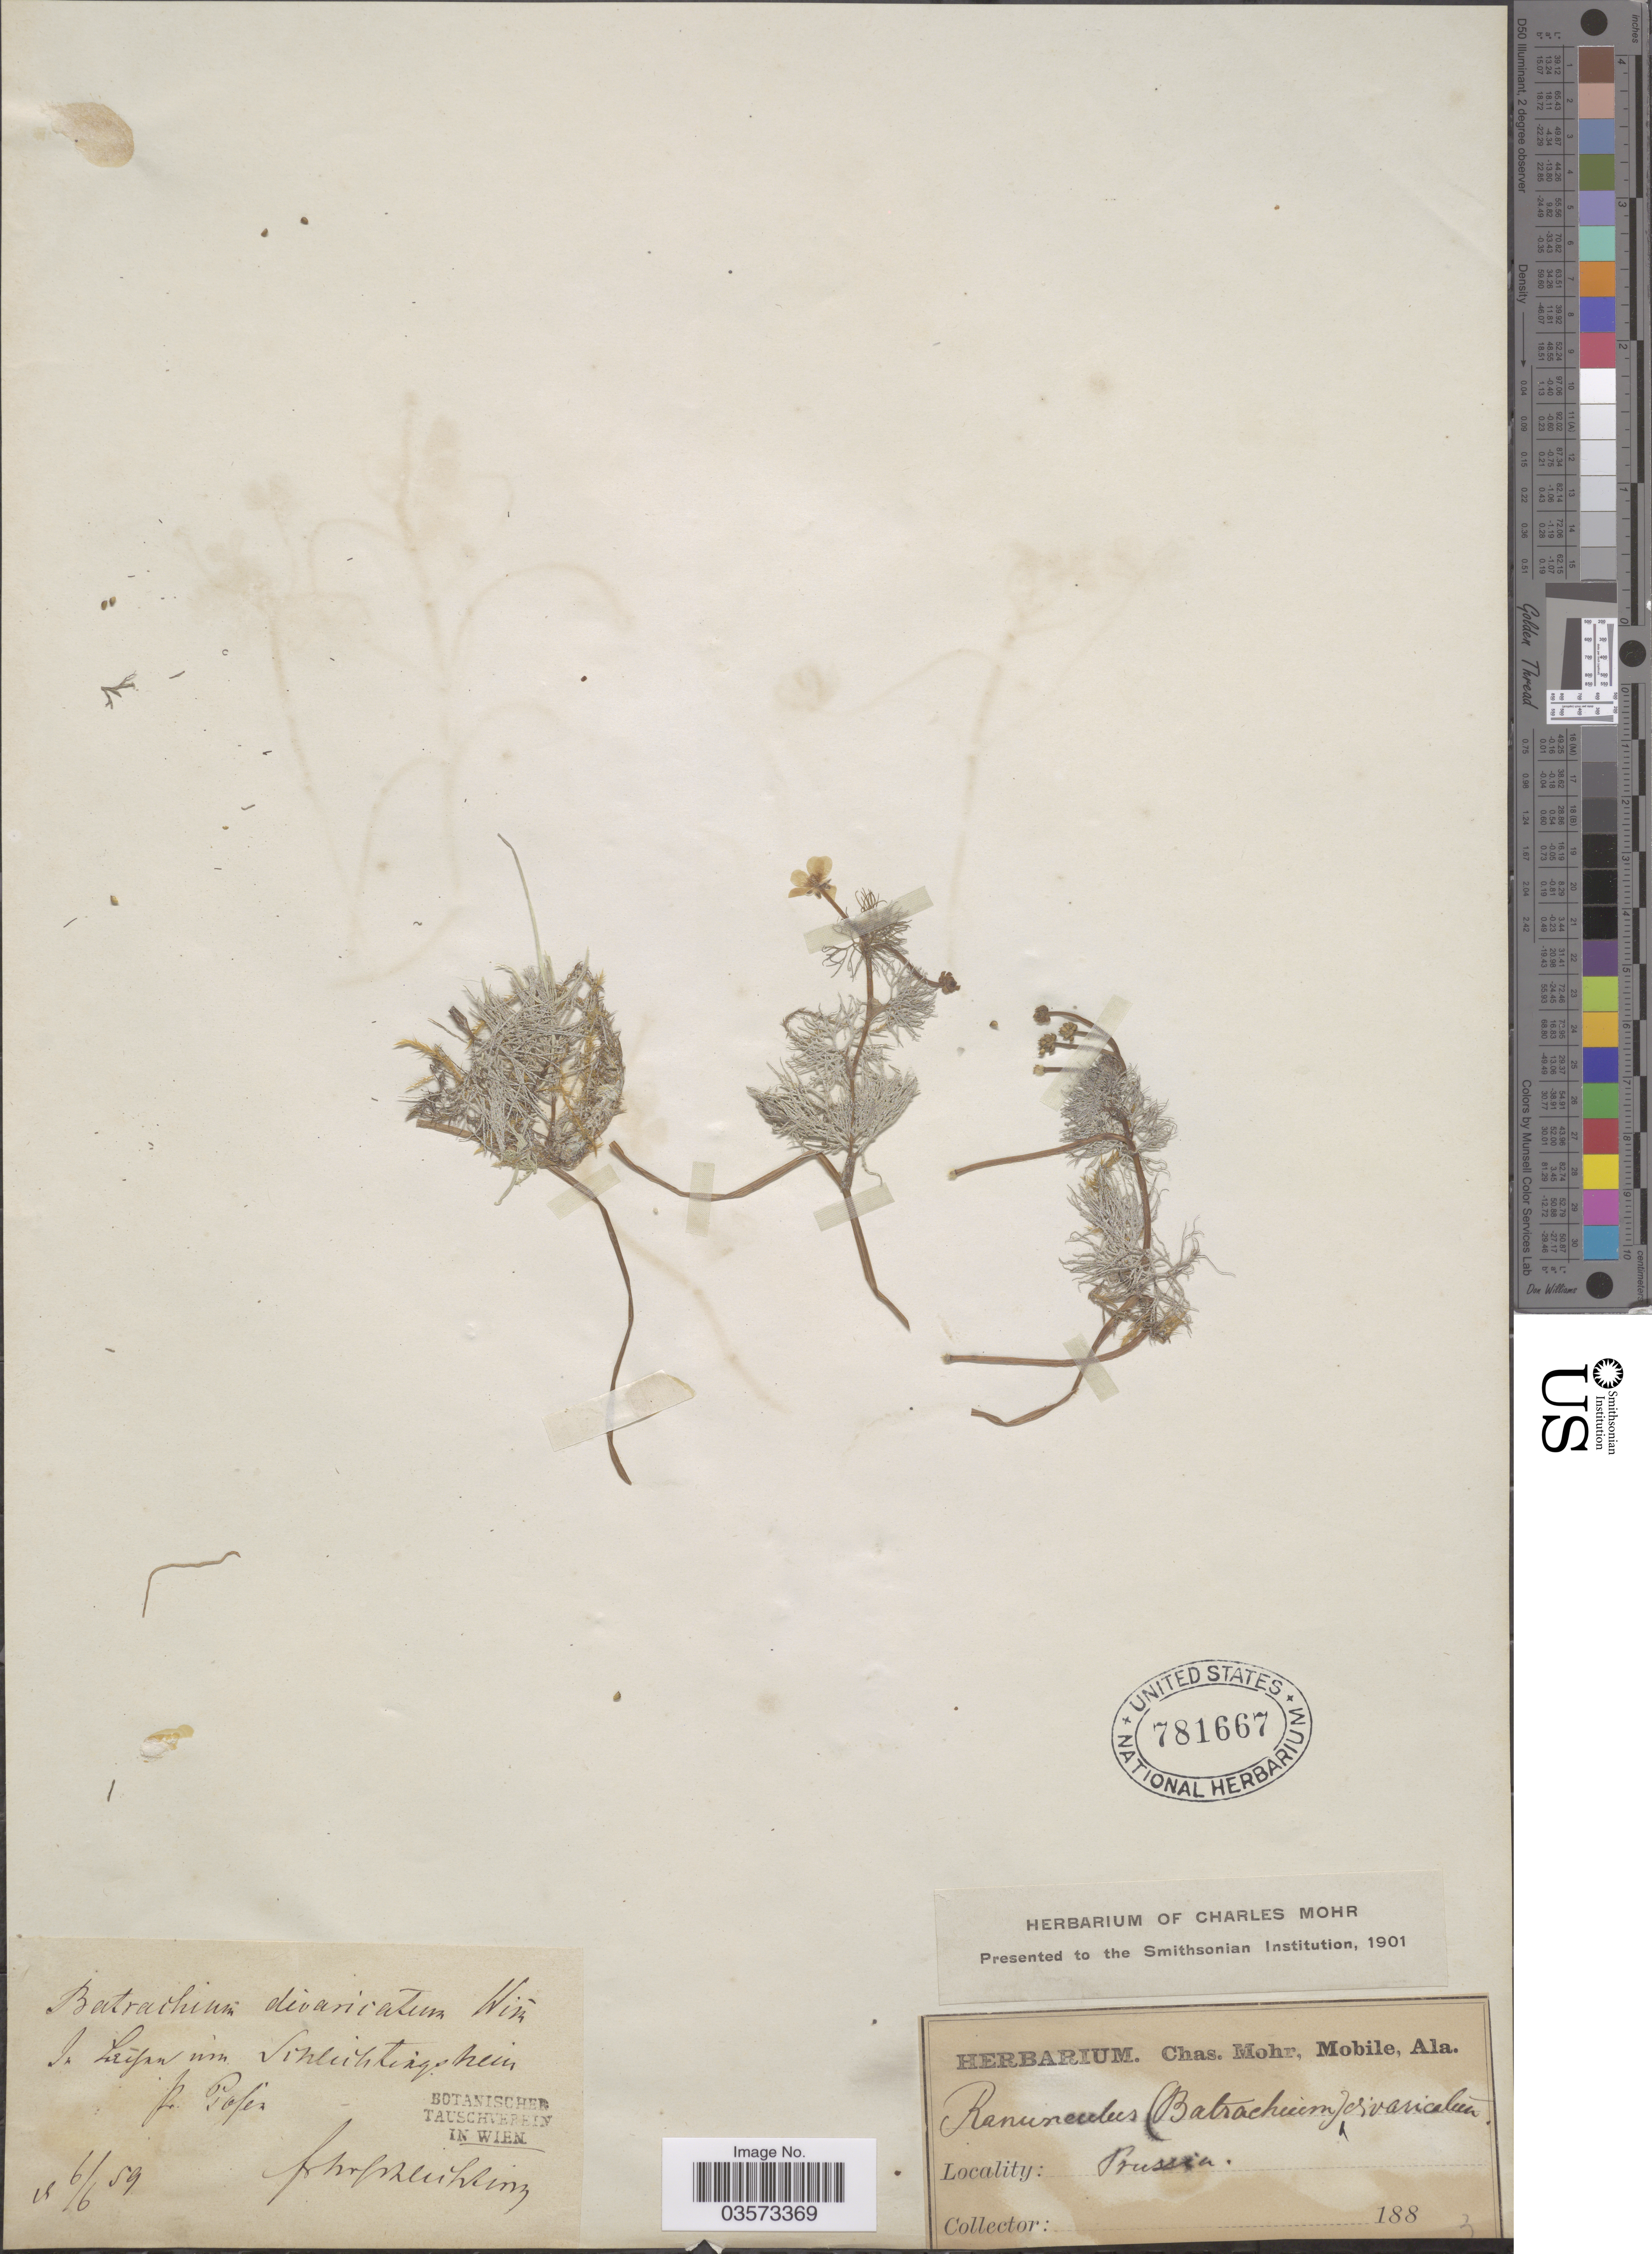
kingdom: Plantae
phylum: Tracheophyta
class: Magnoliopsida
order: Ranunculales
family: Ranunculaceae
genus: Ranunculus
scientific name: Ranunculus trichophyllus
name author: Chaix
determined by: Strong, Mark T., (BOT), Smithsonian Institution - National Museum of Natural History (UNITED STATES)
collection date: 1859-06-06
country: Poland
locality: In Leifan nin Schleichtignshein [interpreted] pr. Posen. Prussia.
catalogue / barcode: US 781667